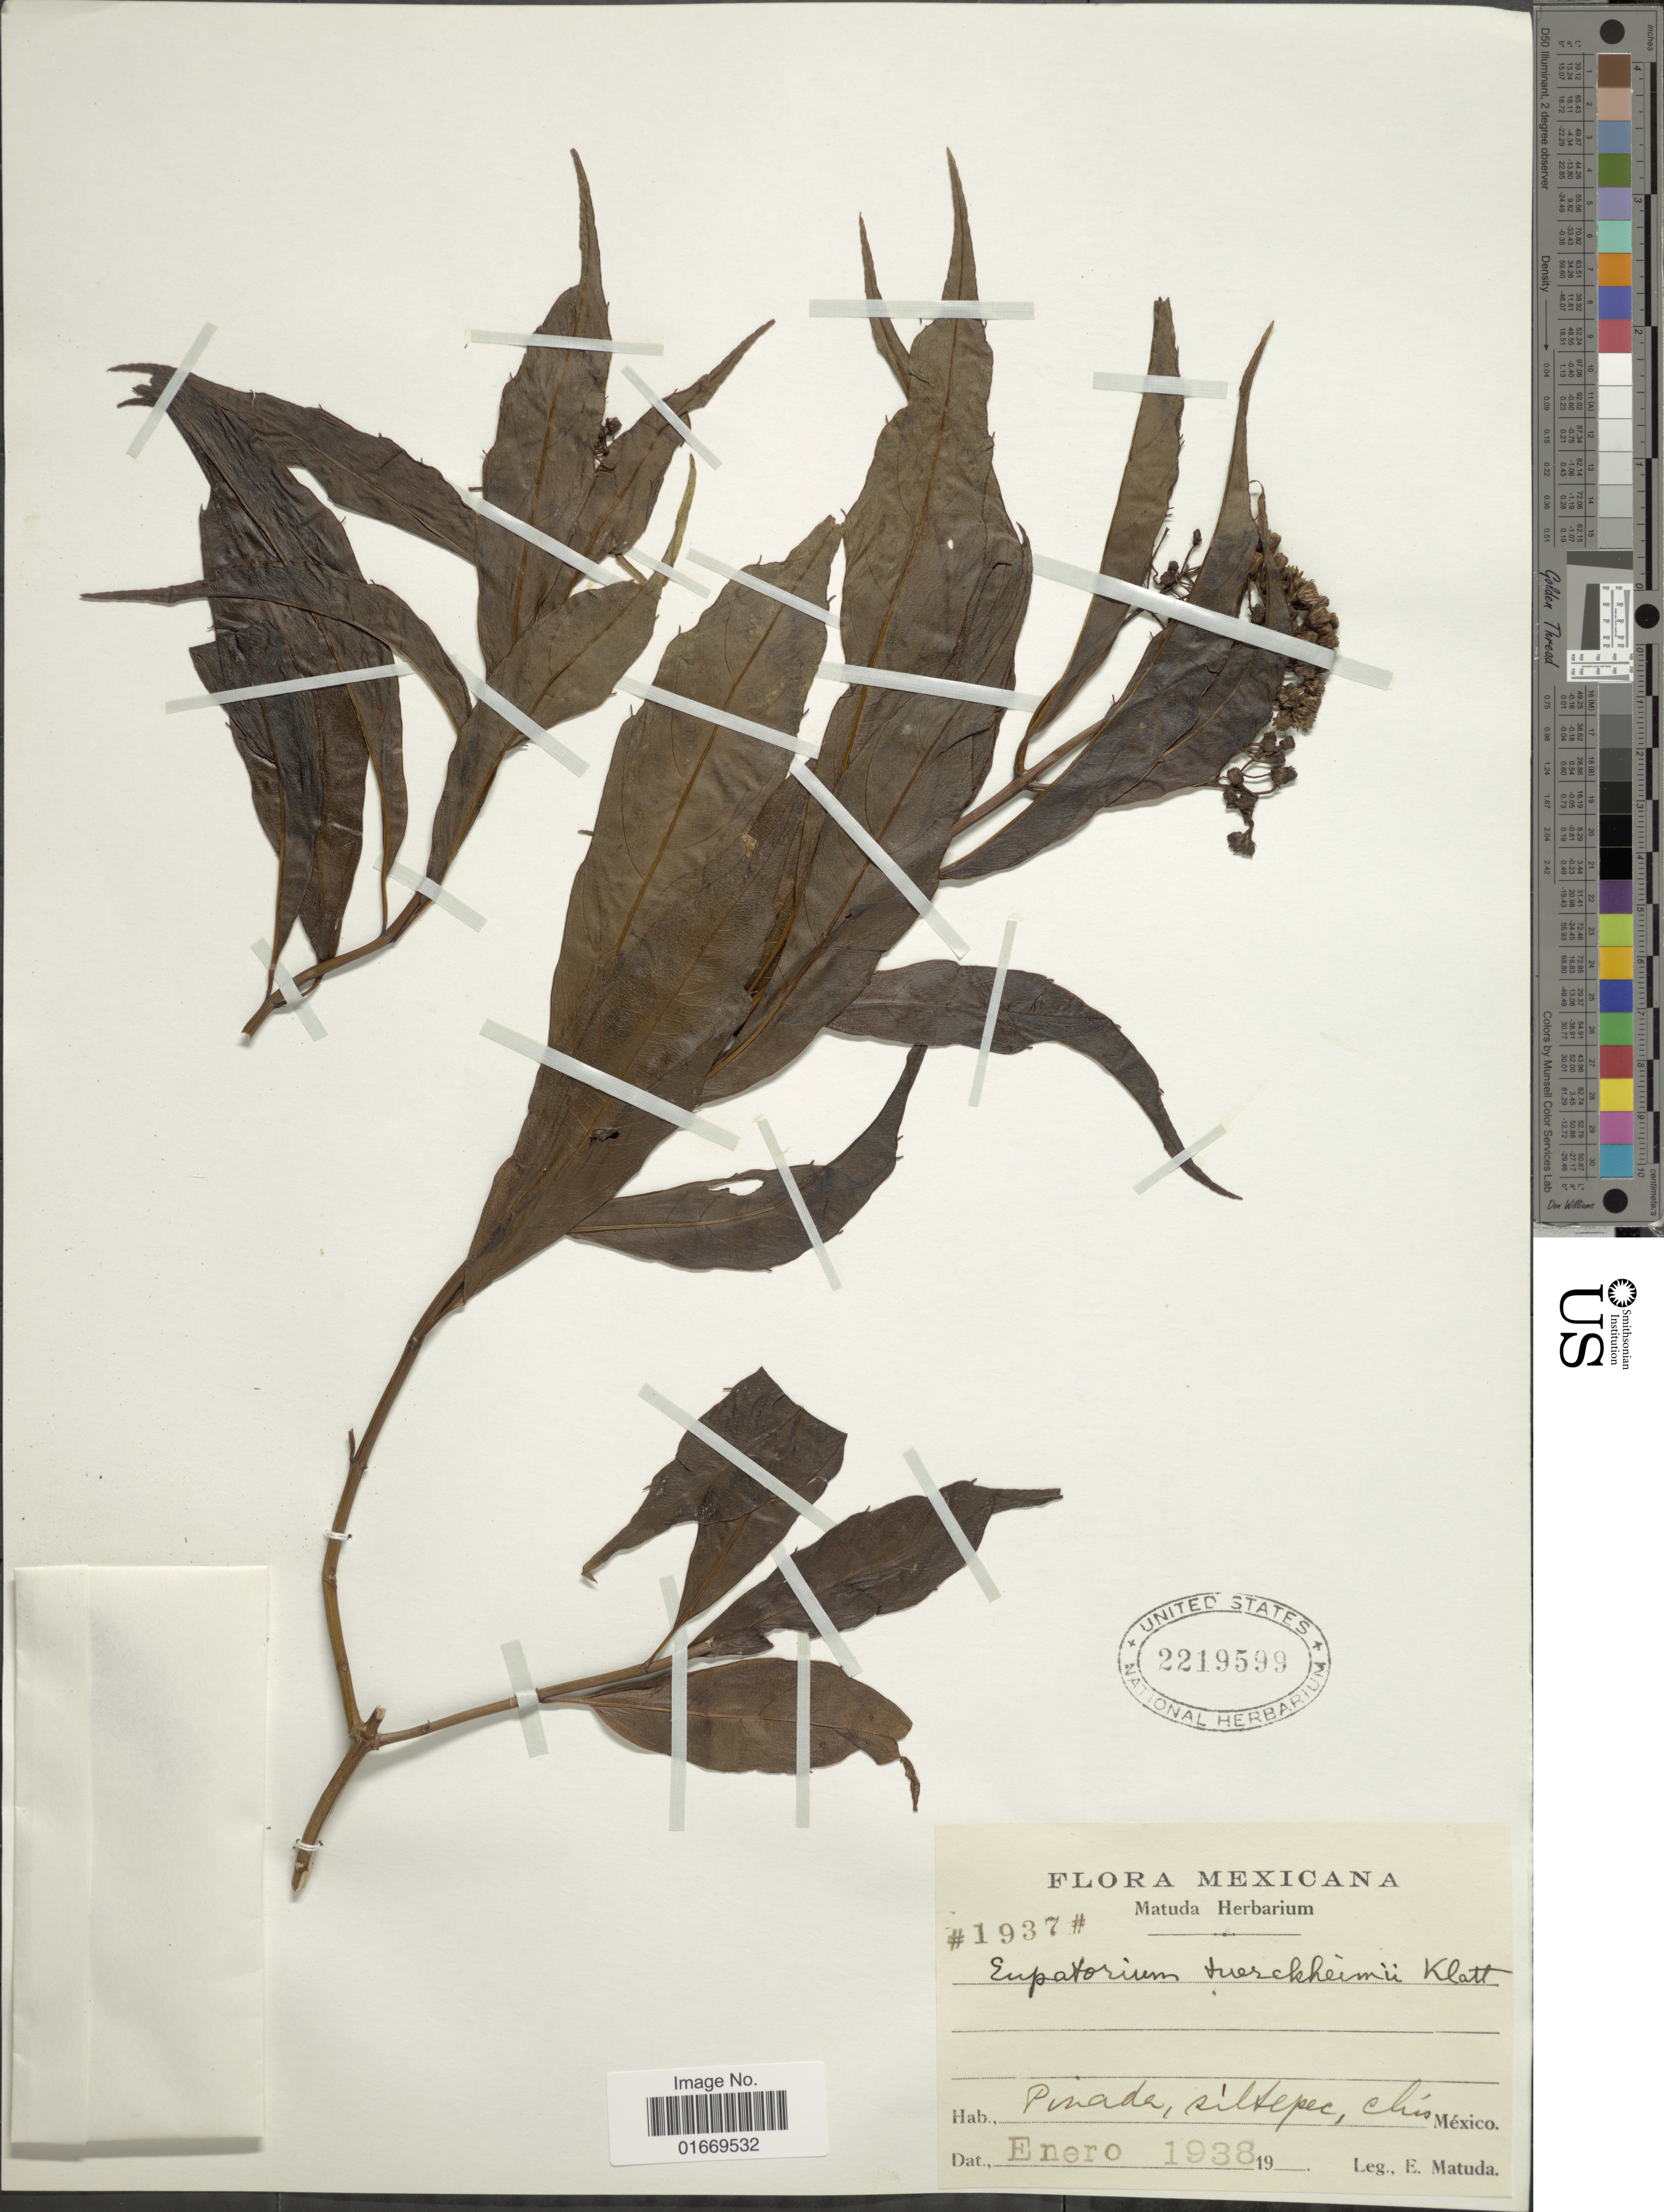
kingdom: Plantae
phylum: Tracheophyta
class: Magnoliopsida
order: Asterales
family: Asteraceae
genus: Bartlettina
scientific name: Bartlettina tuerckheimii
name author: (Klatt) R.M. King & H. Rob.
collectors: E. Matuda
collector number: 1937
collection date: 1938-01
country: Mexico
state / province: Chiapas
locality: Pinada, siltepec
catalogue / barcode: US 2219599